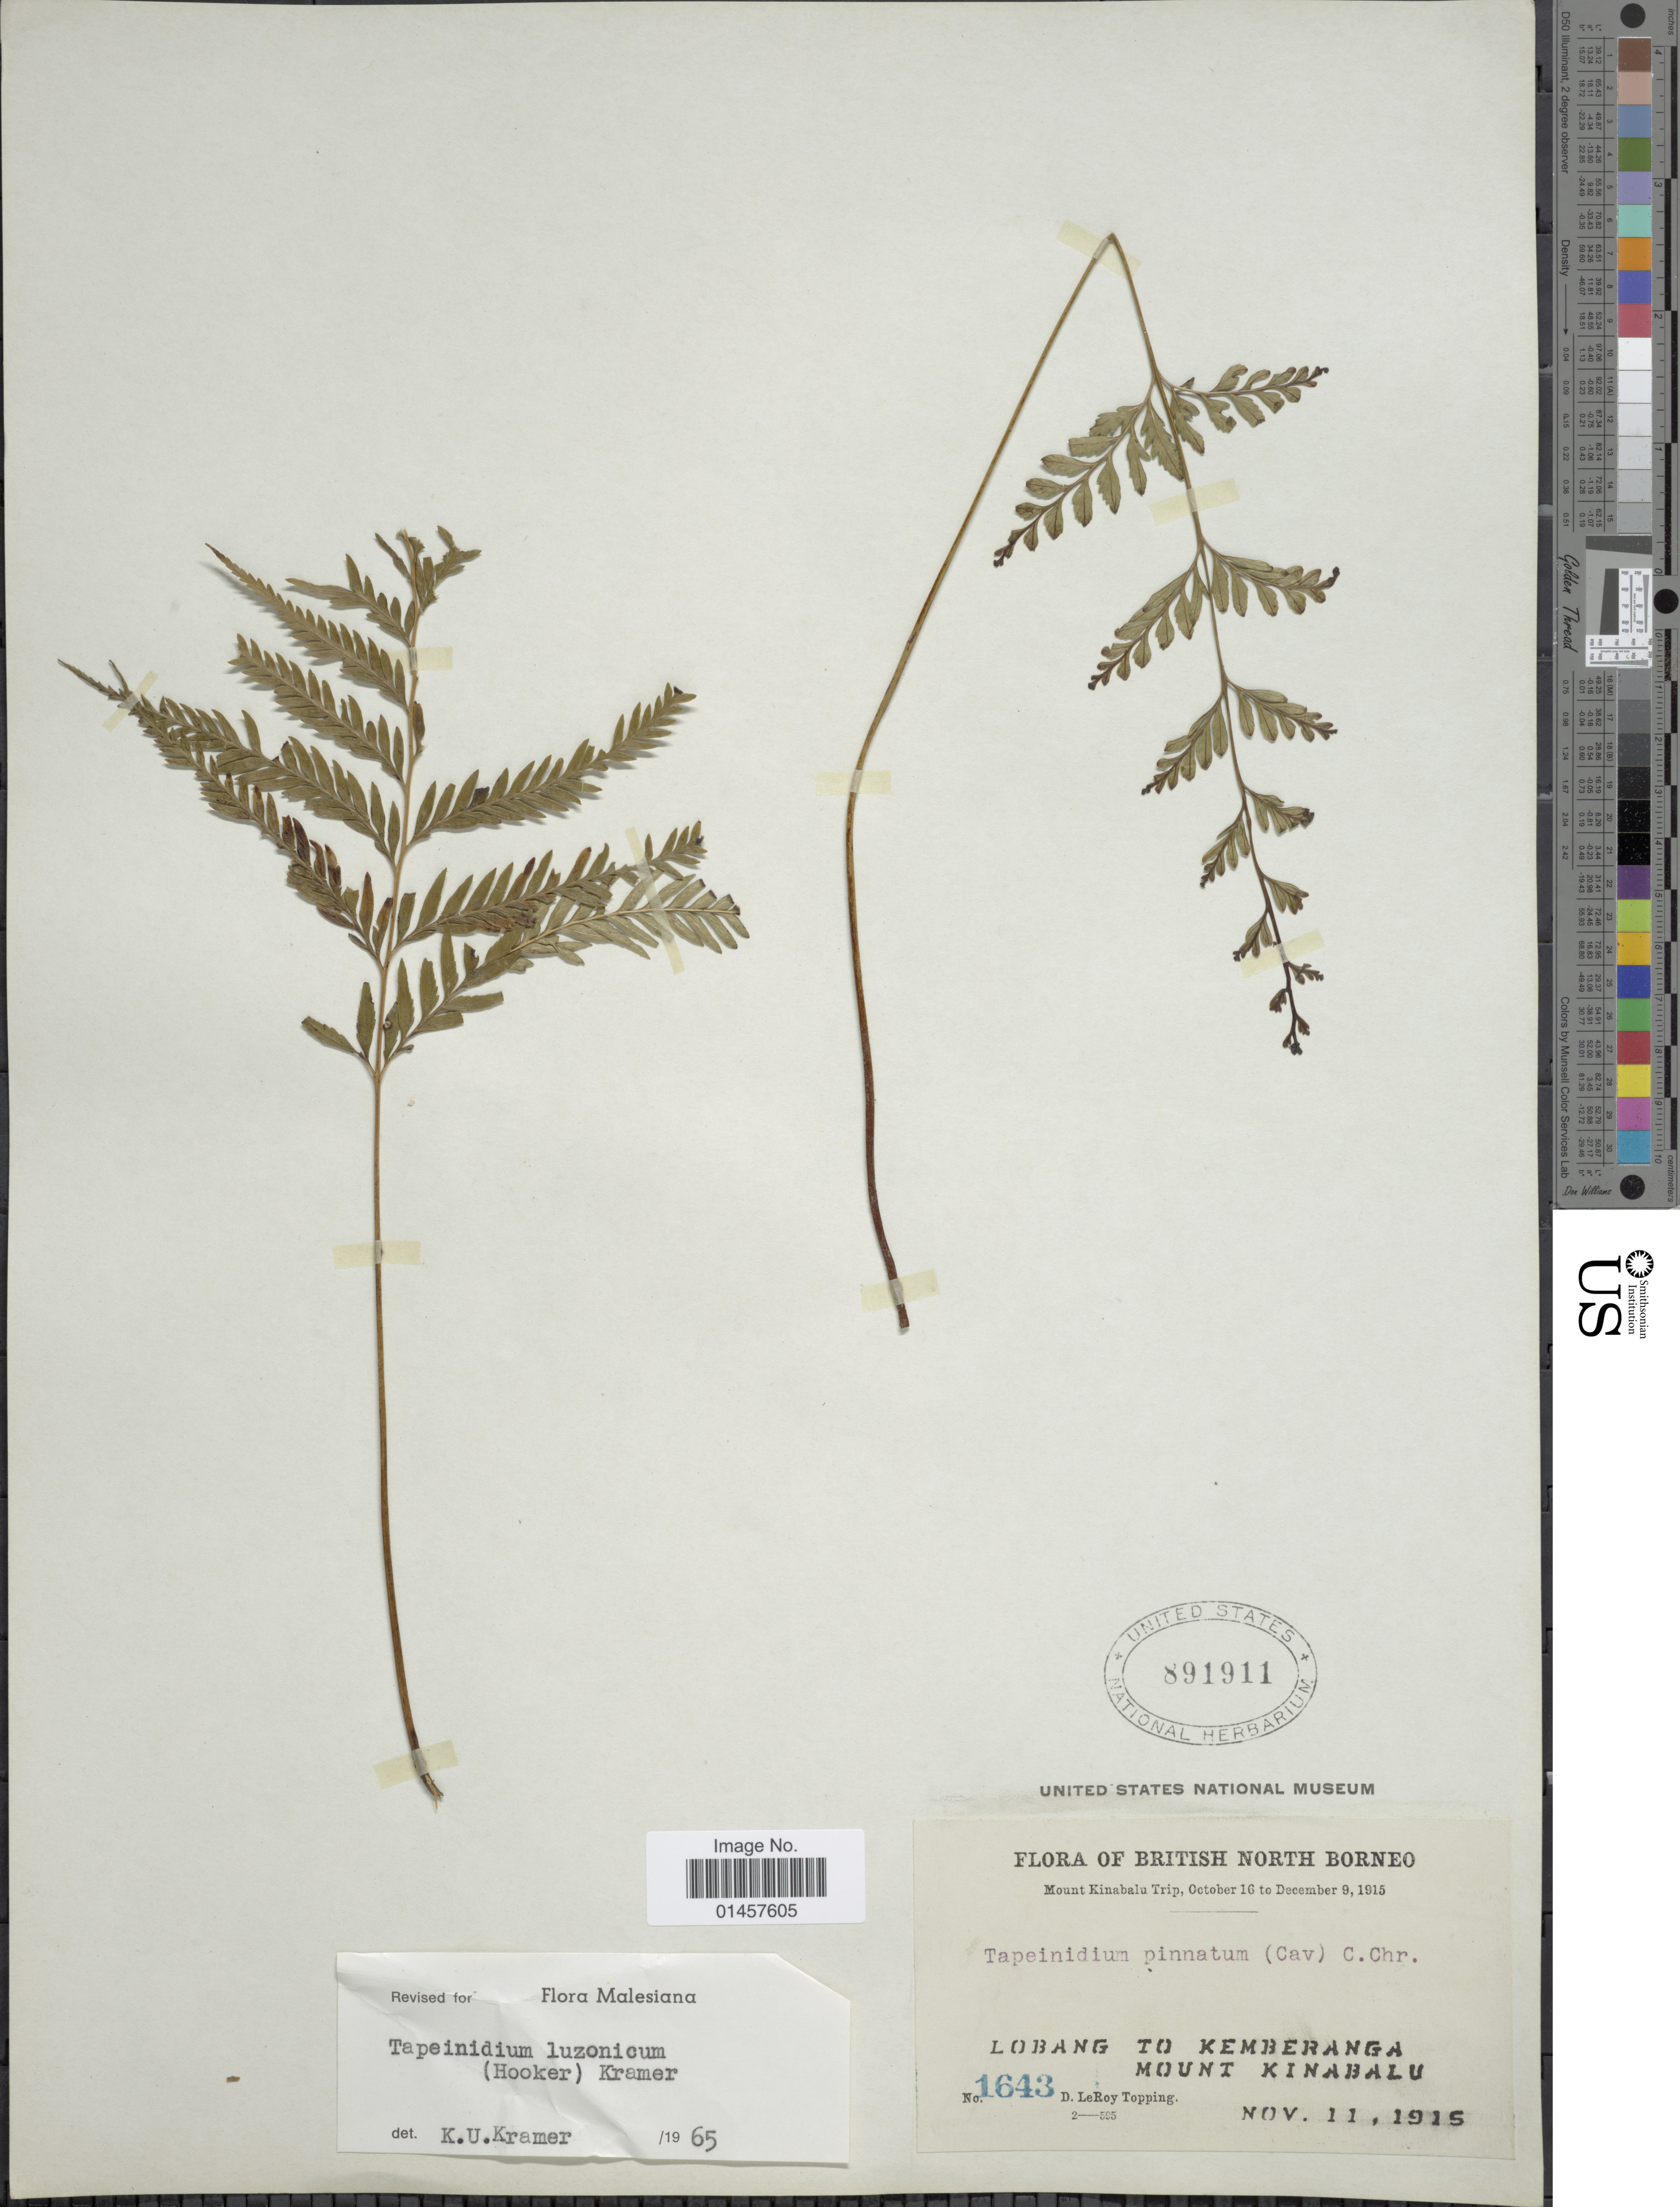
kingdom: Plantae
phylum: Tracheophyta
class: Polypodiopsida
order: Polypodiales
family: Lindsaeaceae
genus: Tapeinidium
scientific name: Tapeinidium luzonicum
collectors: D. L. Topping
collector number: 1643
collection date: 1915-11-11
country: Malaysia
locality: British North Borneo, Lobang to Kemberanga, Mount Kinabalu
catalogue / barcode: US 891911